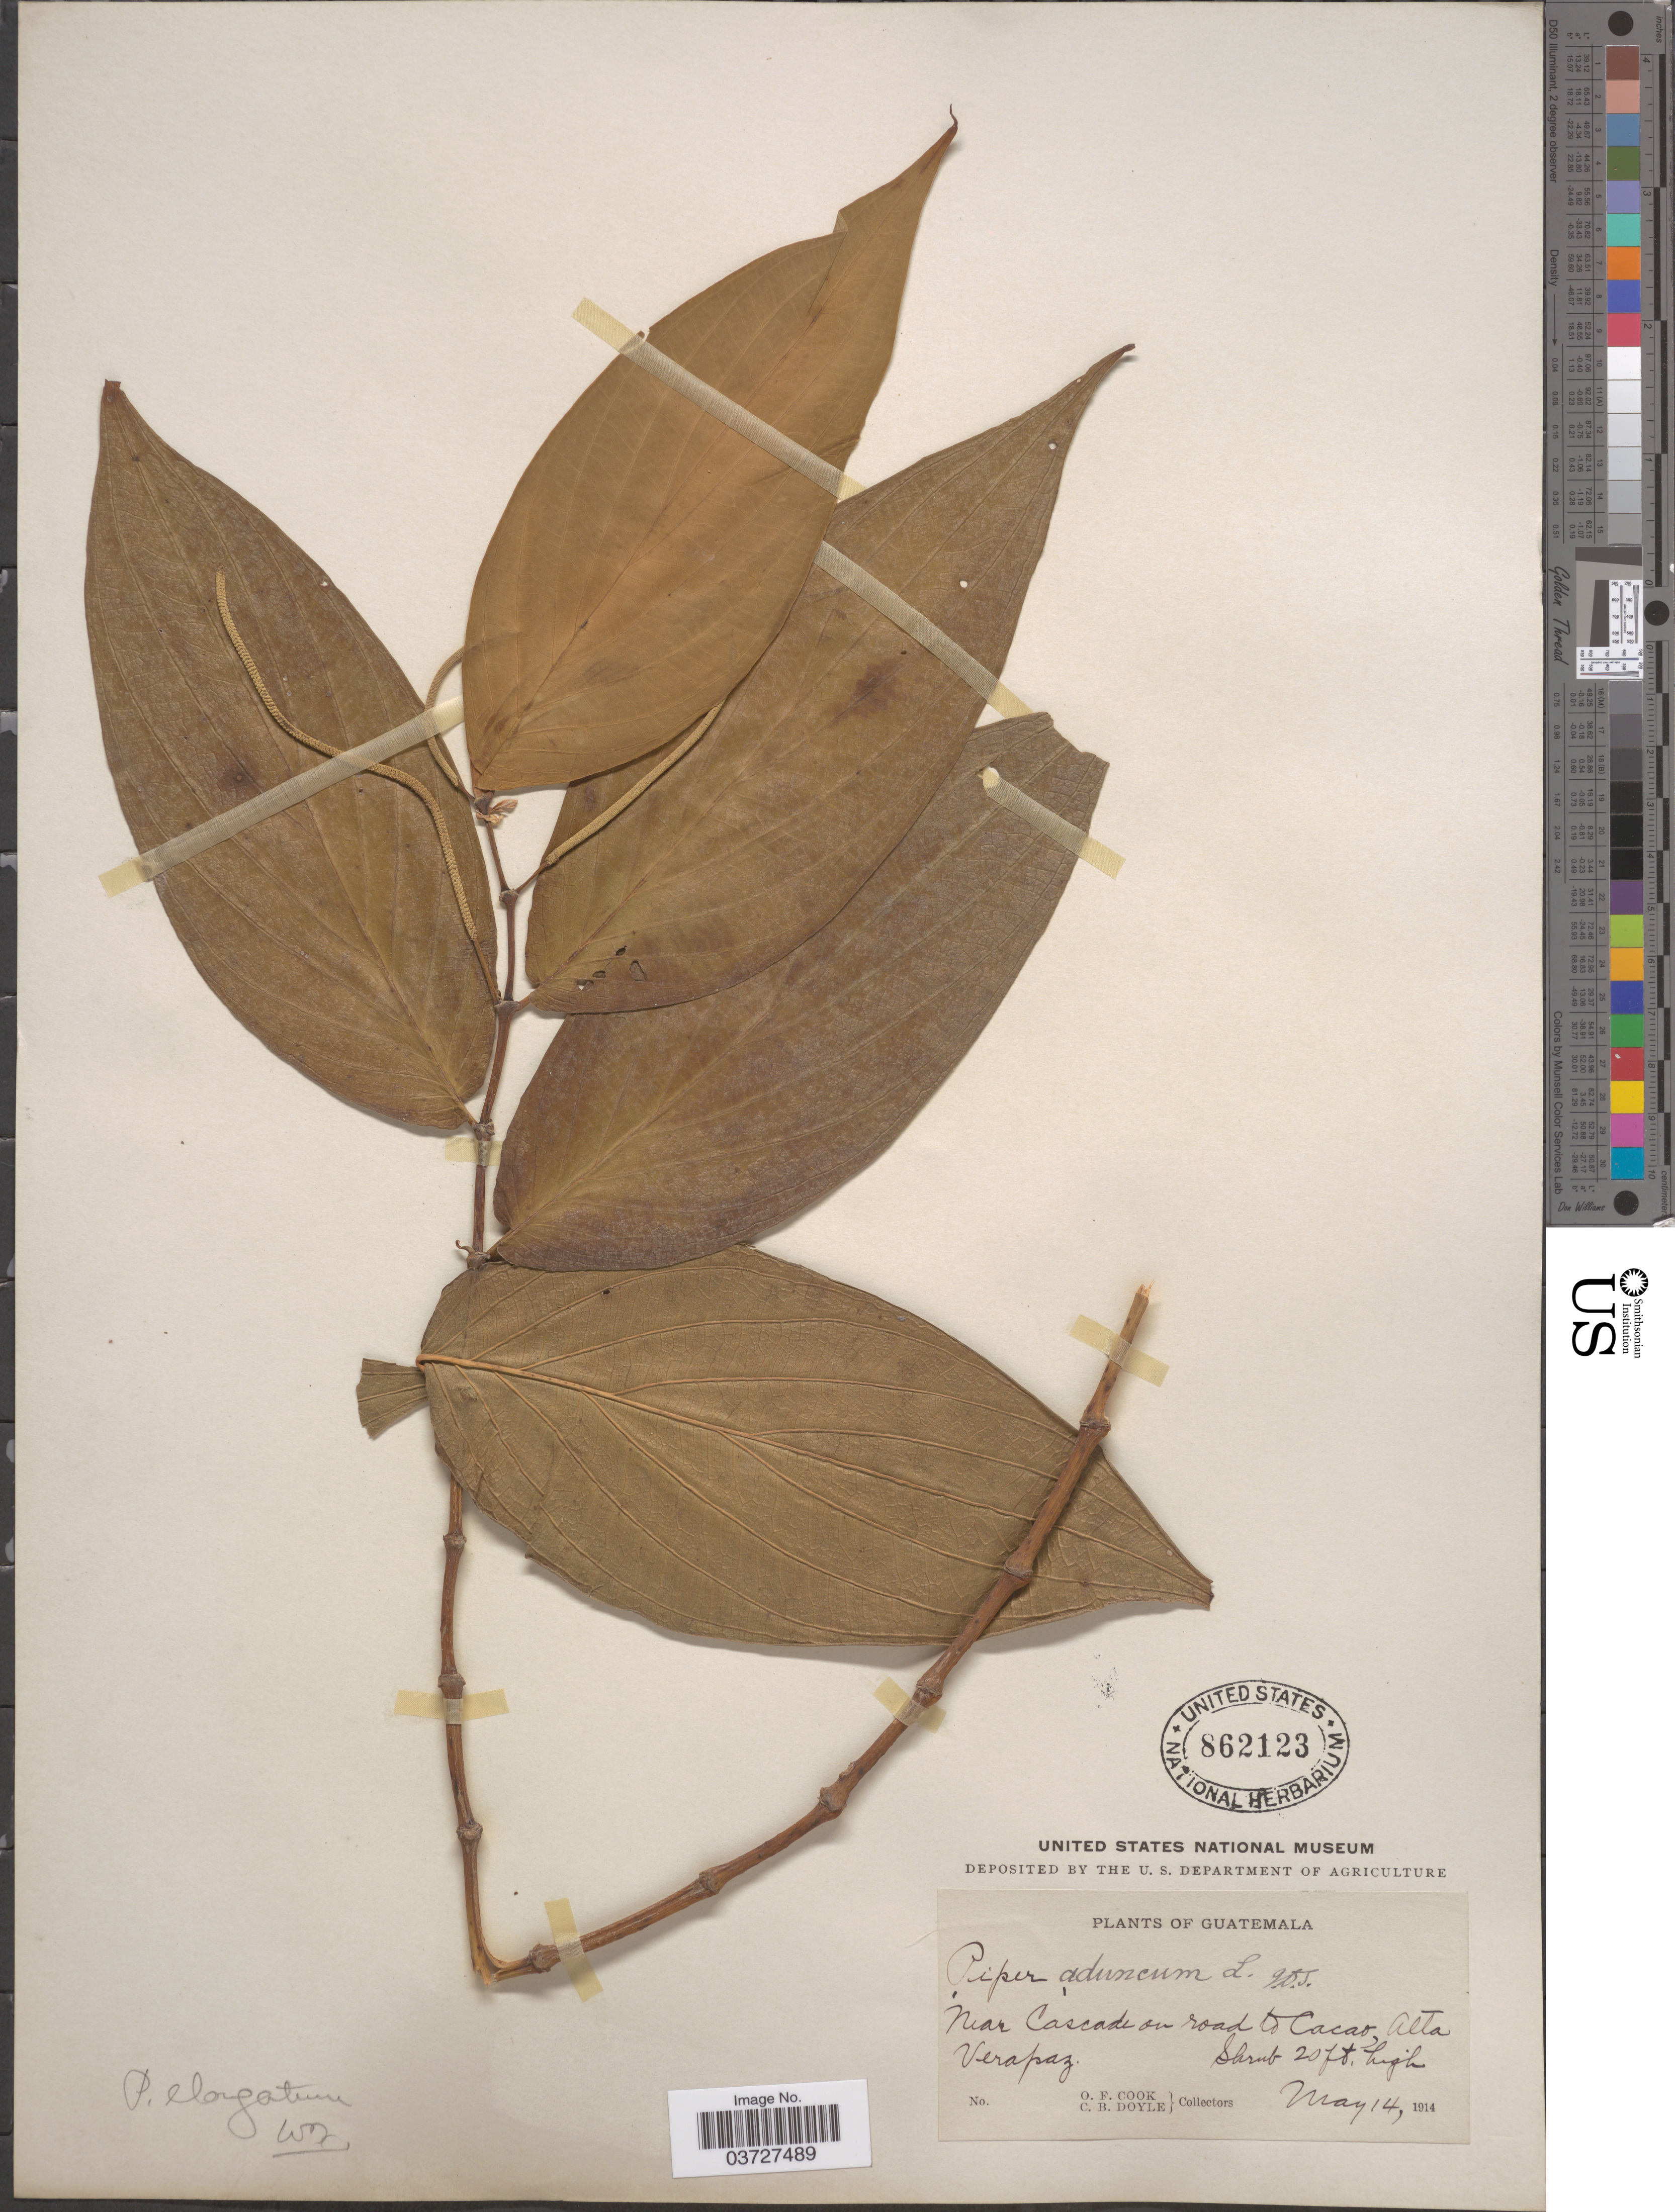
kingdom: Plantae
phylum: Tracheophyta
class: Magnoliopsida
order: Piperales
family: Piperaceae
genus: Piper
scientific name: Piper elongatum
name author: Vahl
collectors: O. F. Cook & C. Doyle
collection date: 1914-05-14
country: Guatemala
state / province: Alta Verapaz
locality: Near Cascada on road to Cacao.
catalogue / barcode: US 862123